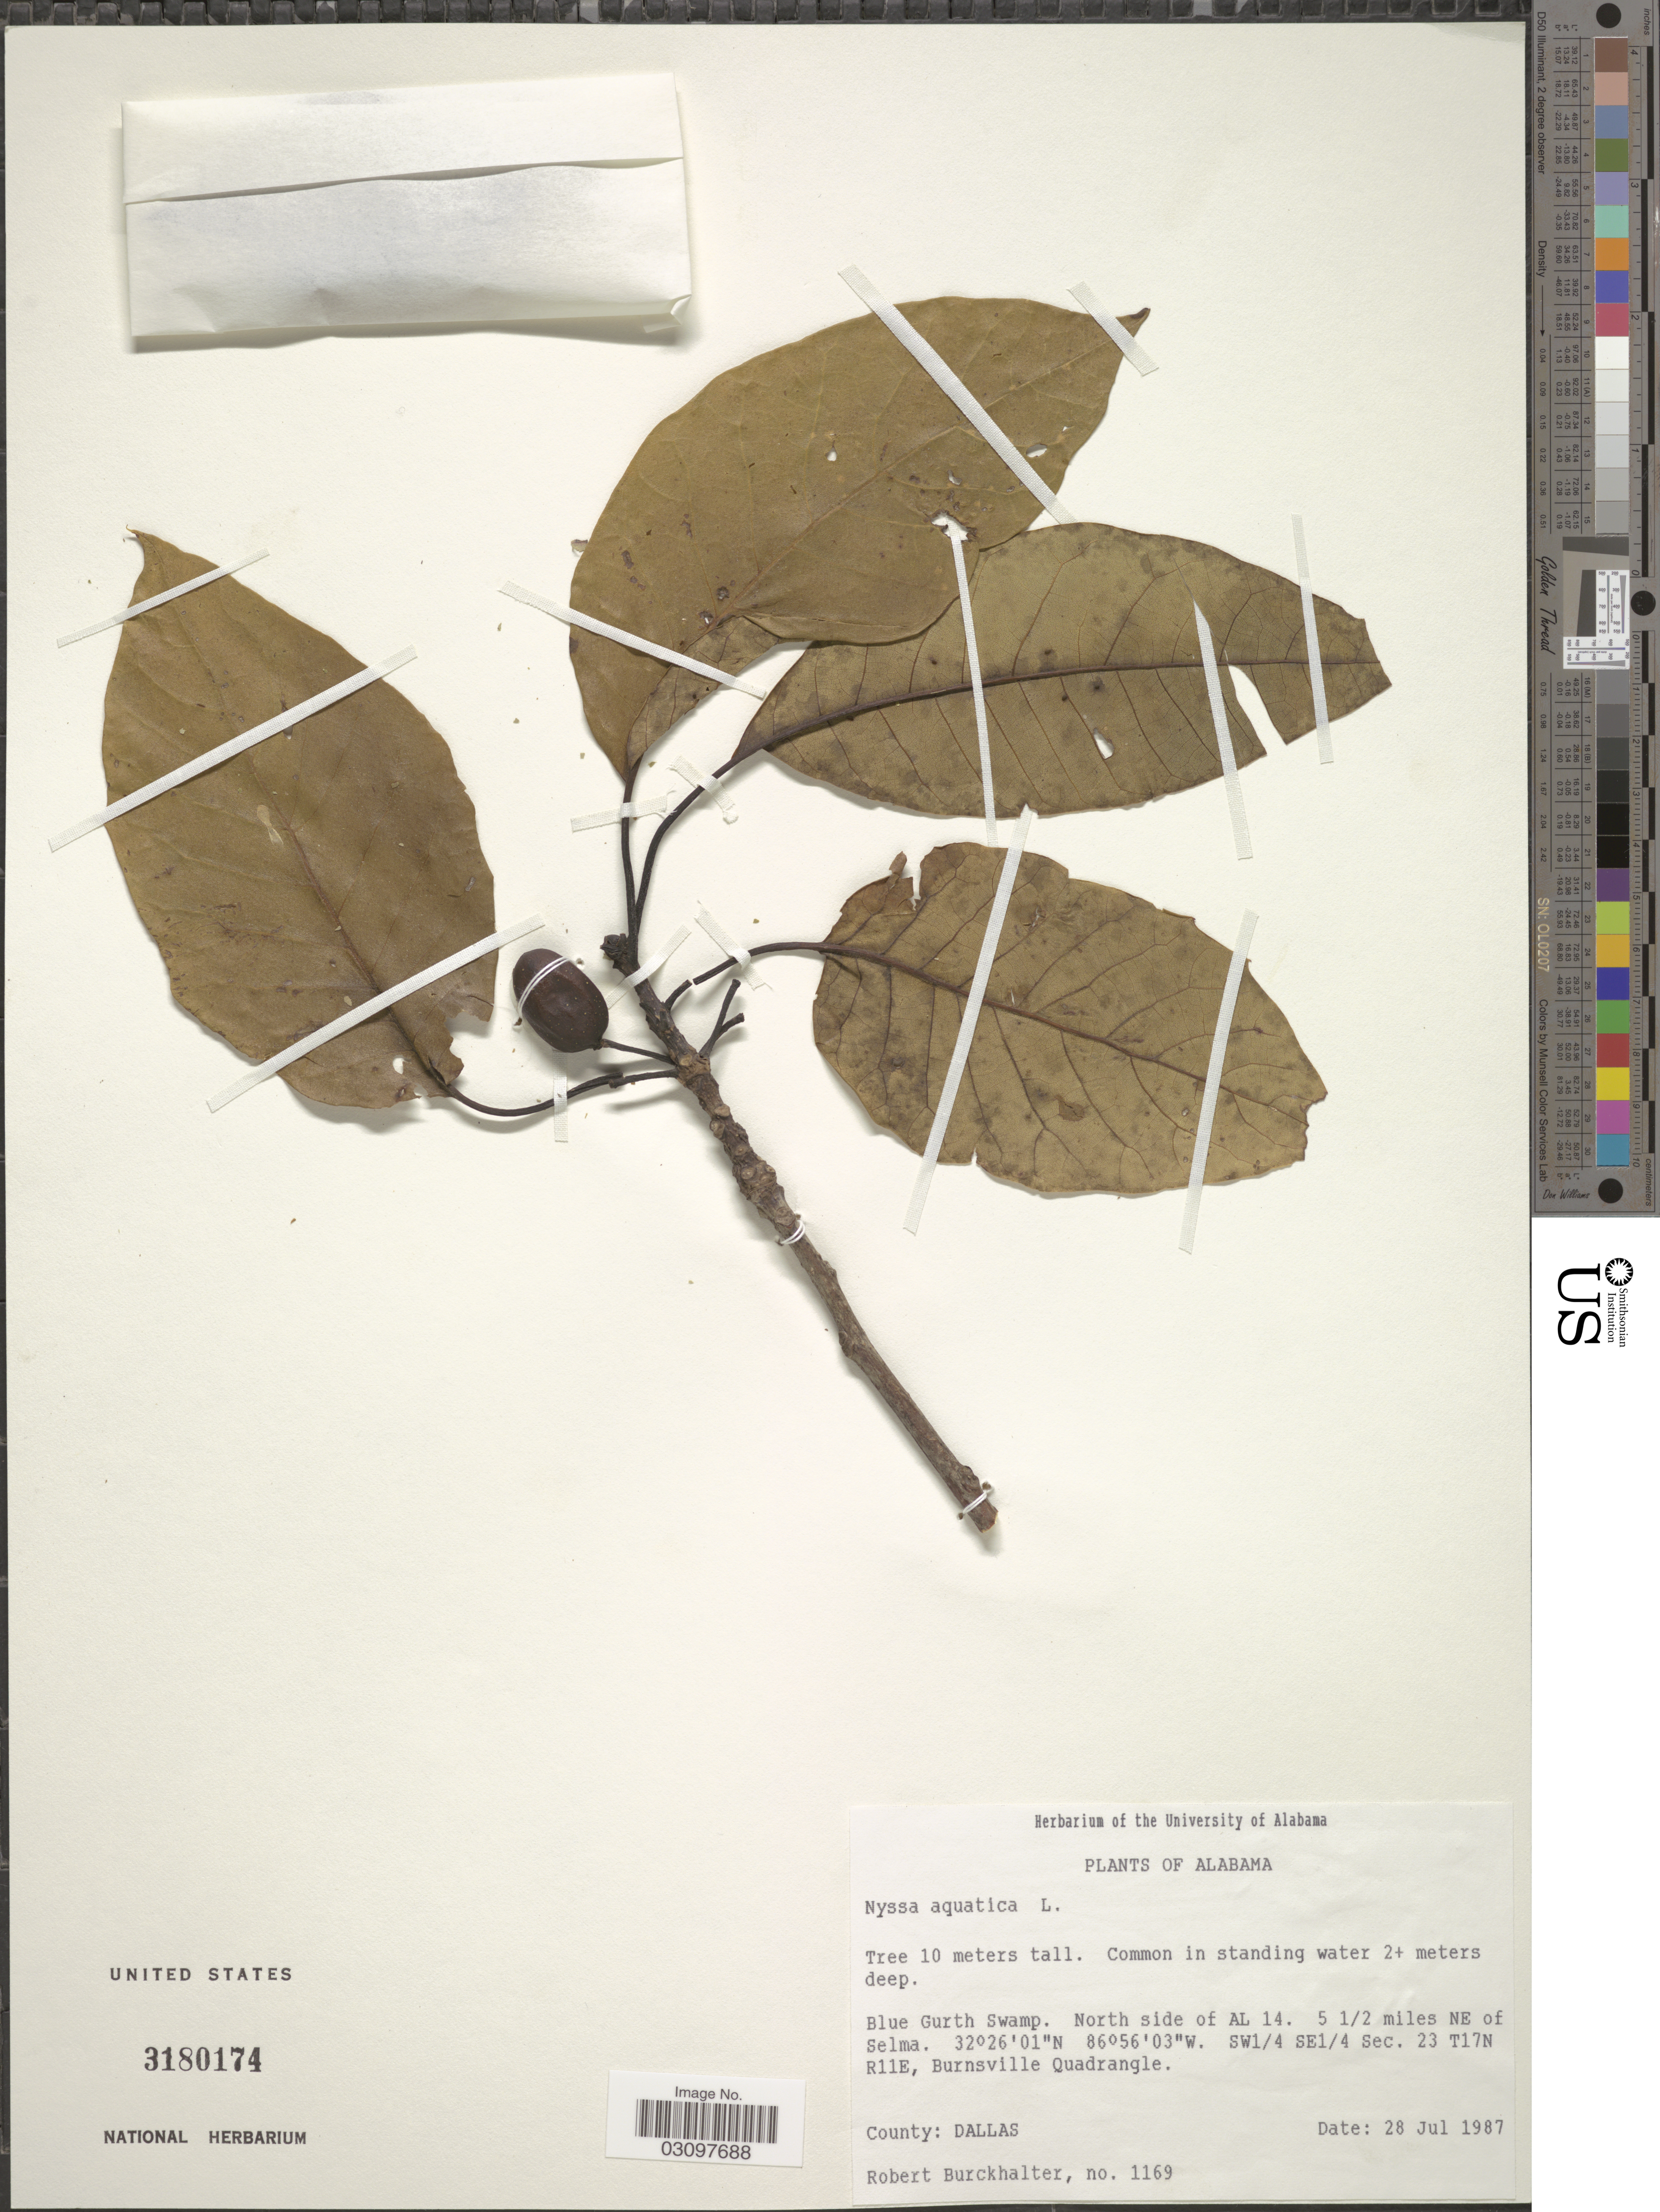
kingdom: Plantae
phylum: Tracheophyta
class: Magnoliopsida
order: Cornales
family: Nyssaceae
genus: Nyssa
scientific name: Nyssa aquatica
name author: L.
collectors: R. Burckhalter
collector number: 1169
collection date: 1987-07-28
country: United States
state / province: Alabama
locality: Blue Gurth Swamp. North side of AL 14. 5 ½ miles NE of Selma. SW¼ SE¼ Sec. 23 T17N R11E, Burnsville Quadrangle. County: Dallas.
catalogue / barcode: US 3180174